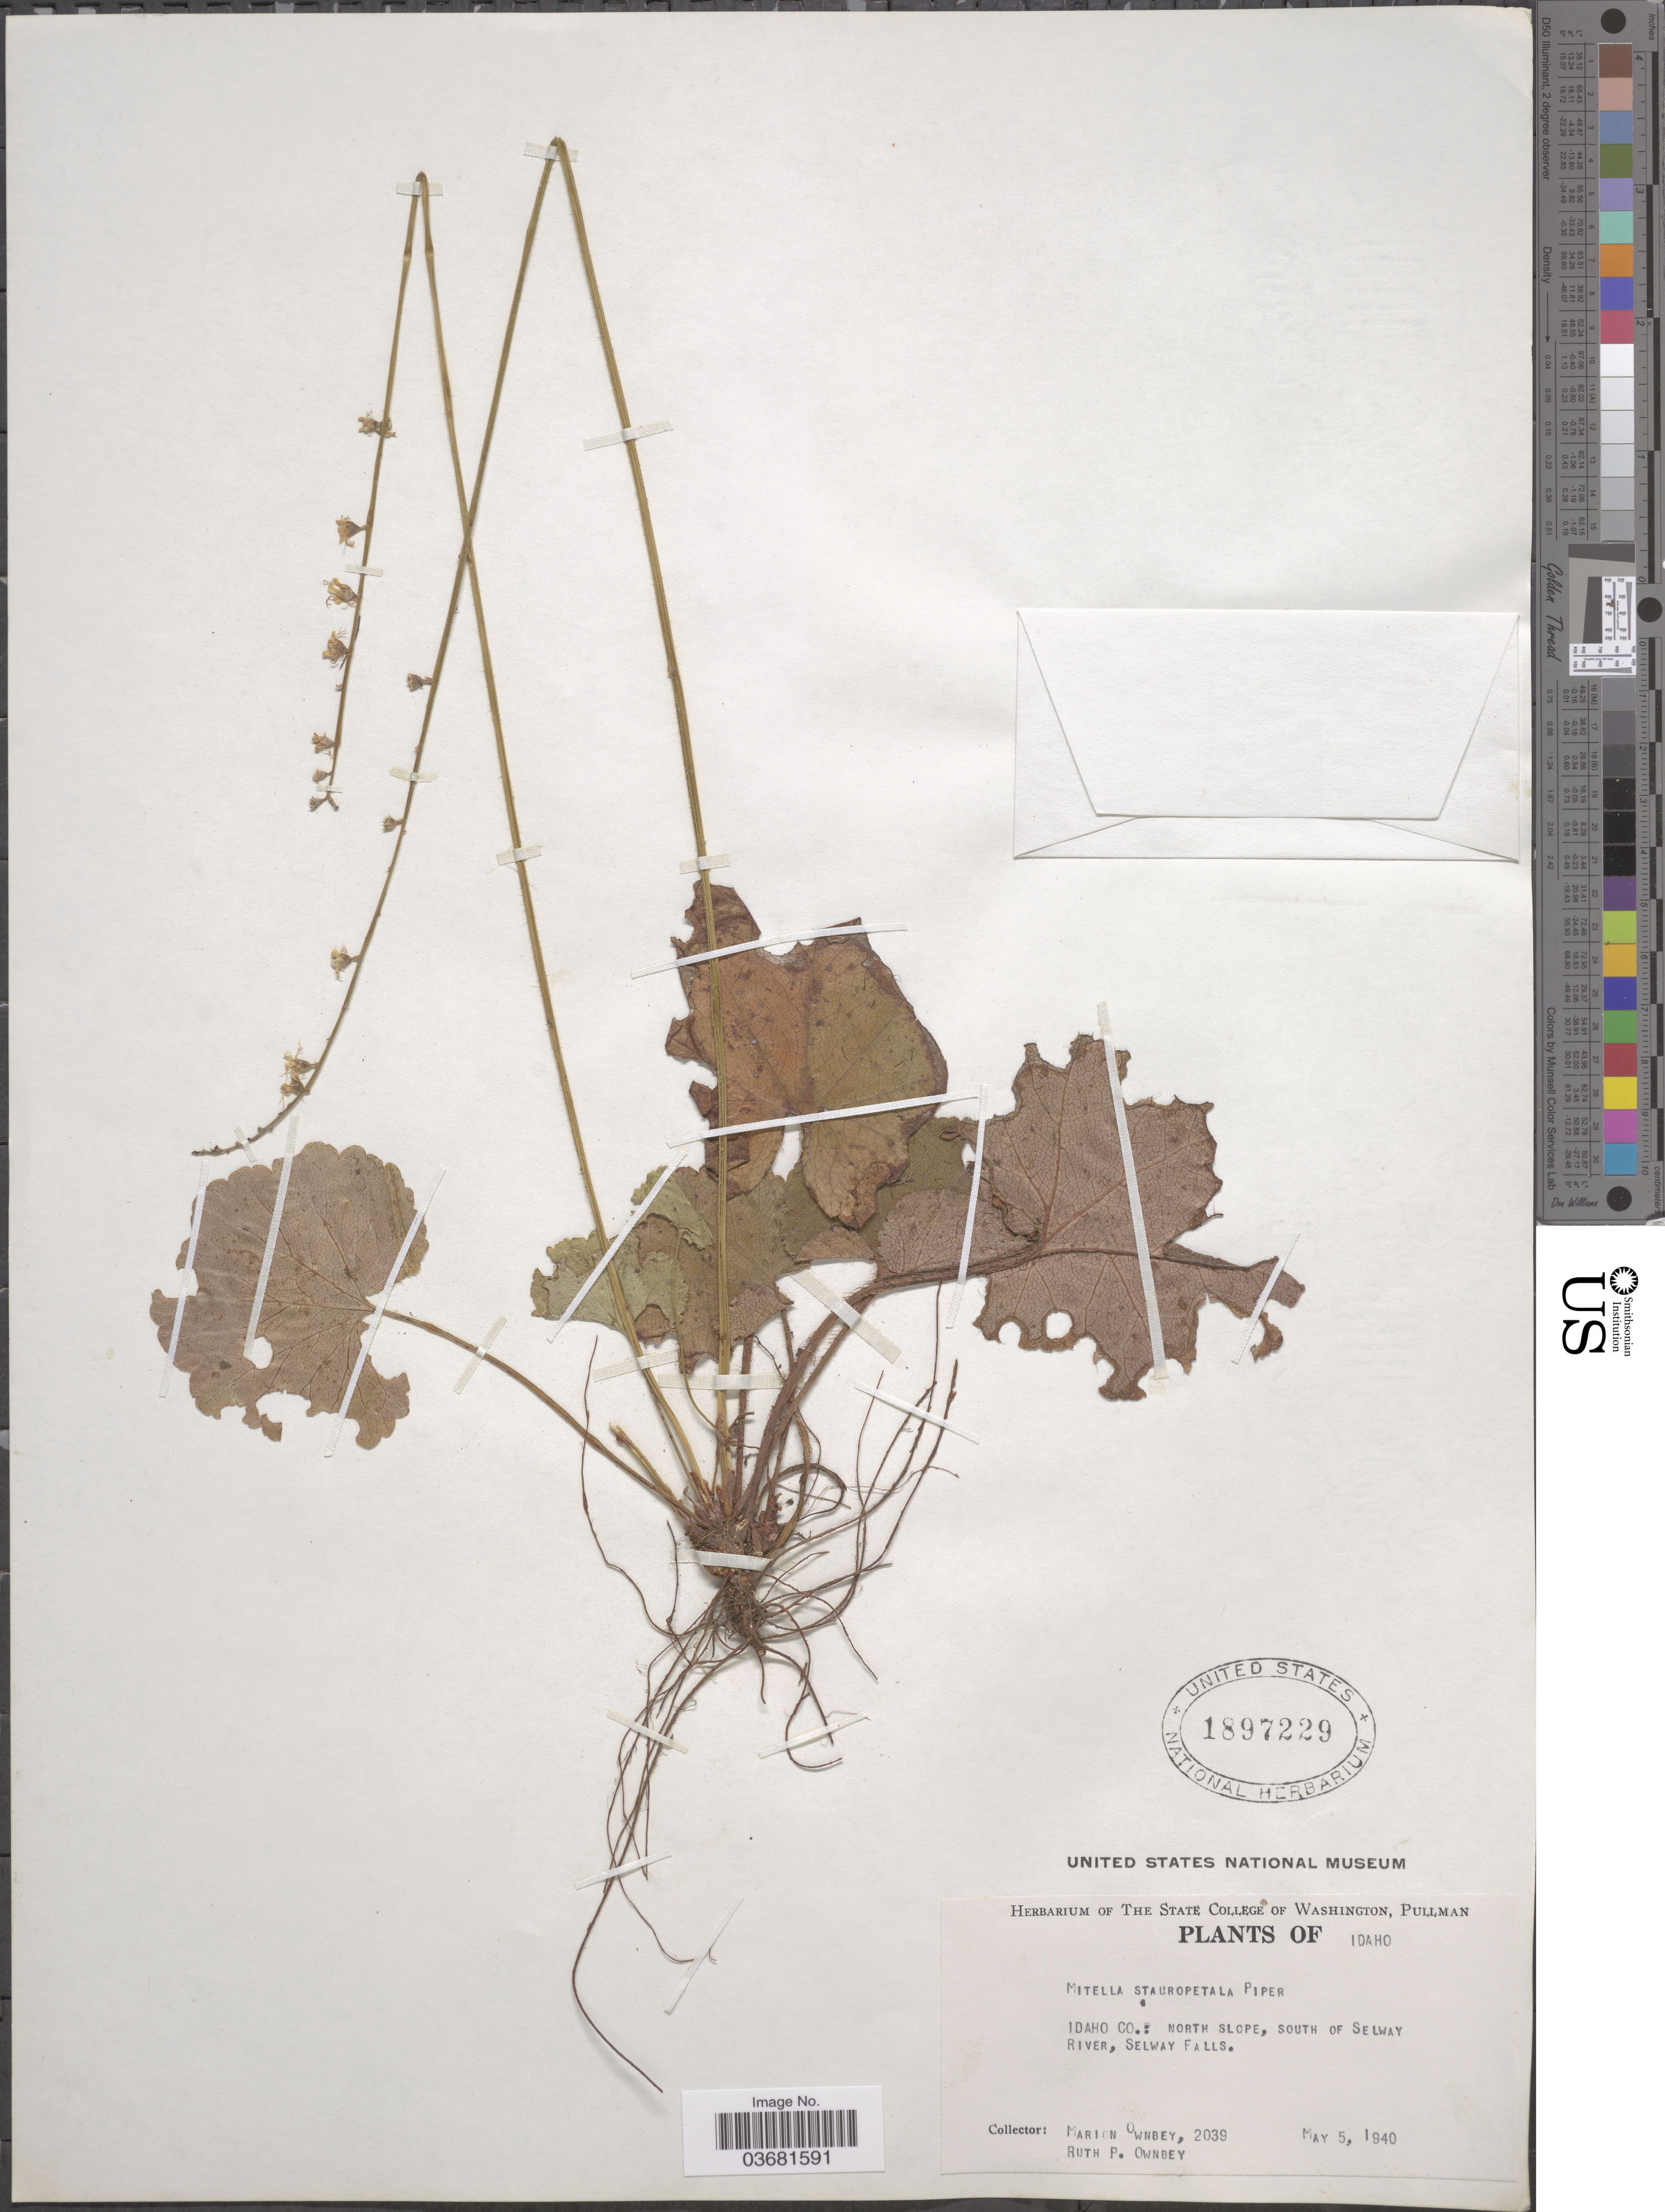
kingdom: Plantae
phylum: Tracheophyta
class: Magnoliopsida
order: Saxifragales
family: Saxifragaceae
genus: Mitella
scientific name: Mitella stauropetala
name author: Piper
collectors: M. Ownbey & R. Ownbey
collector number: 2039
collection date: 1940-05-05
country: United States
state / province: Idaho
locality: Idaho Co.: north slope, south of Selway River, Selway Falls.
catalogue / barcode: US 1897229